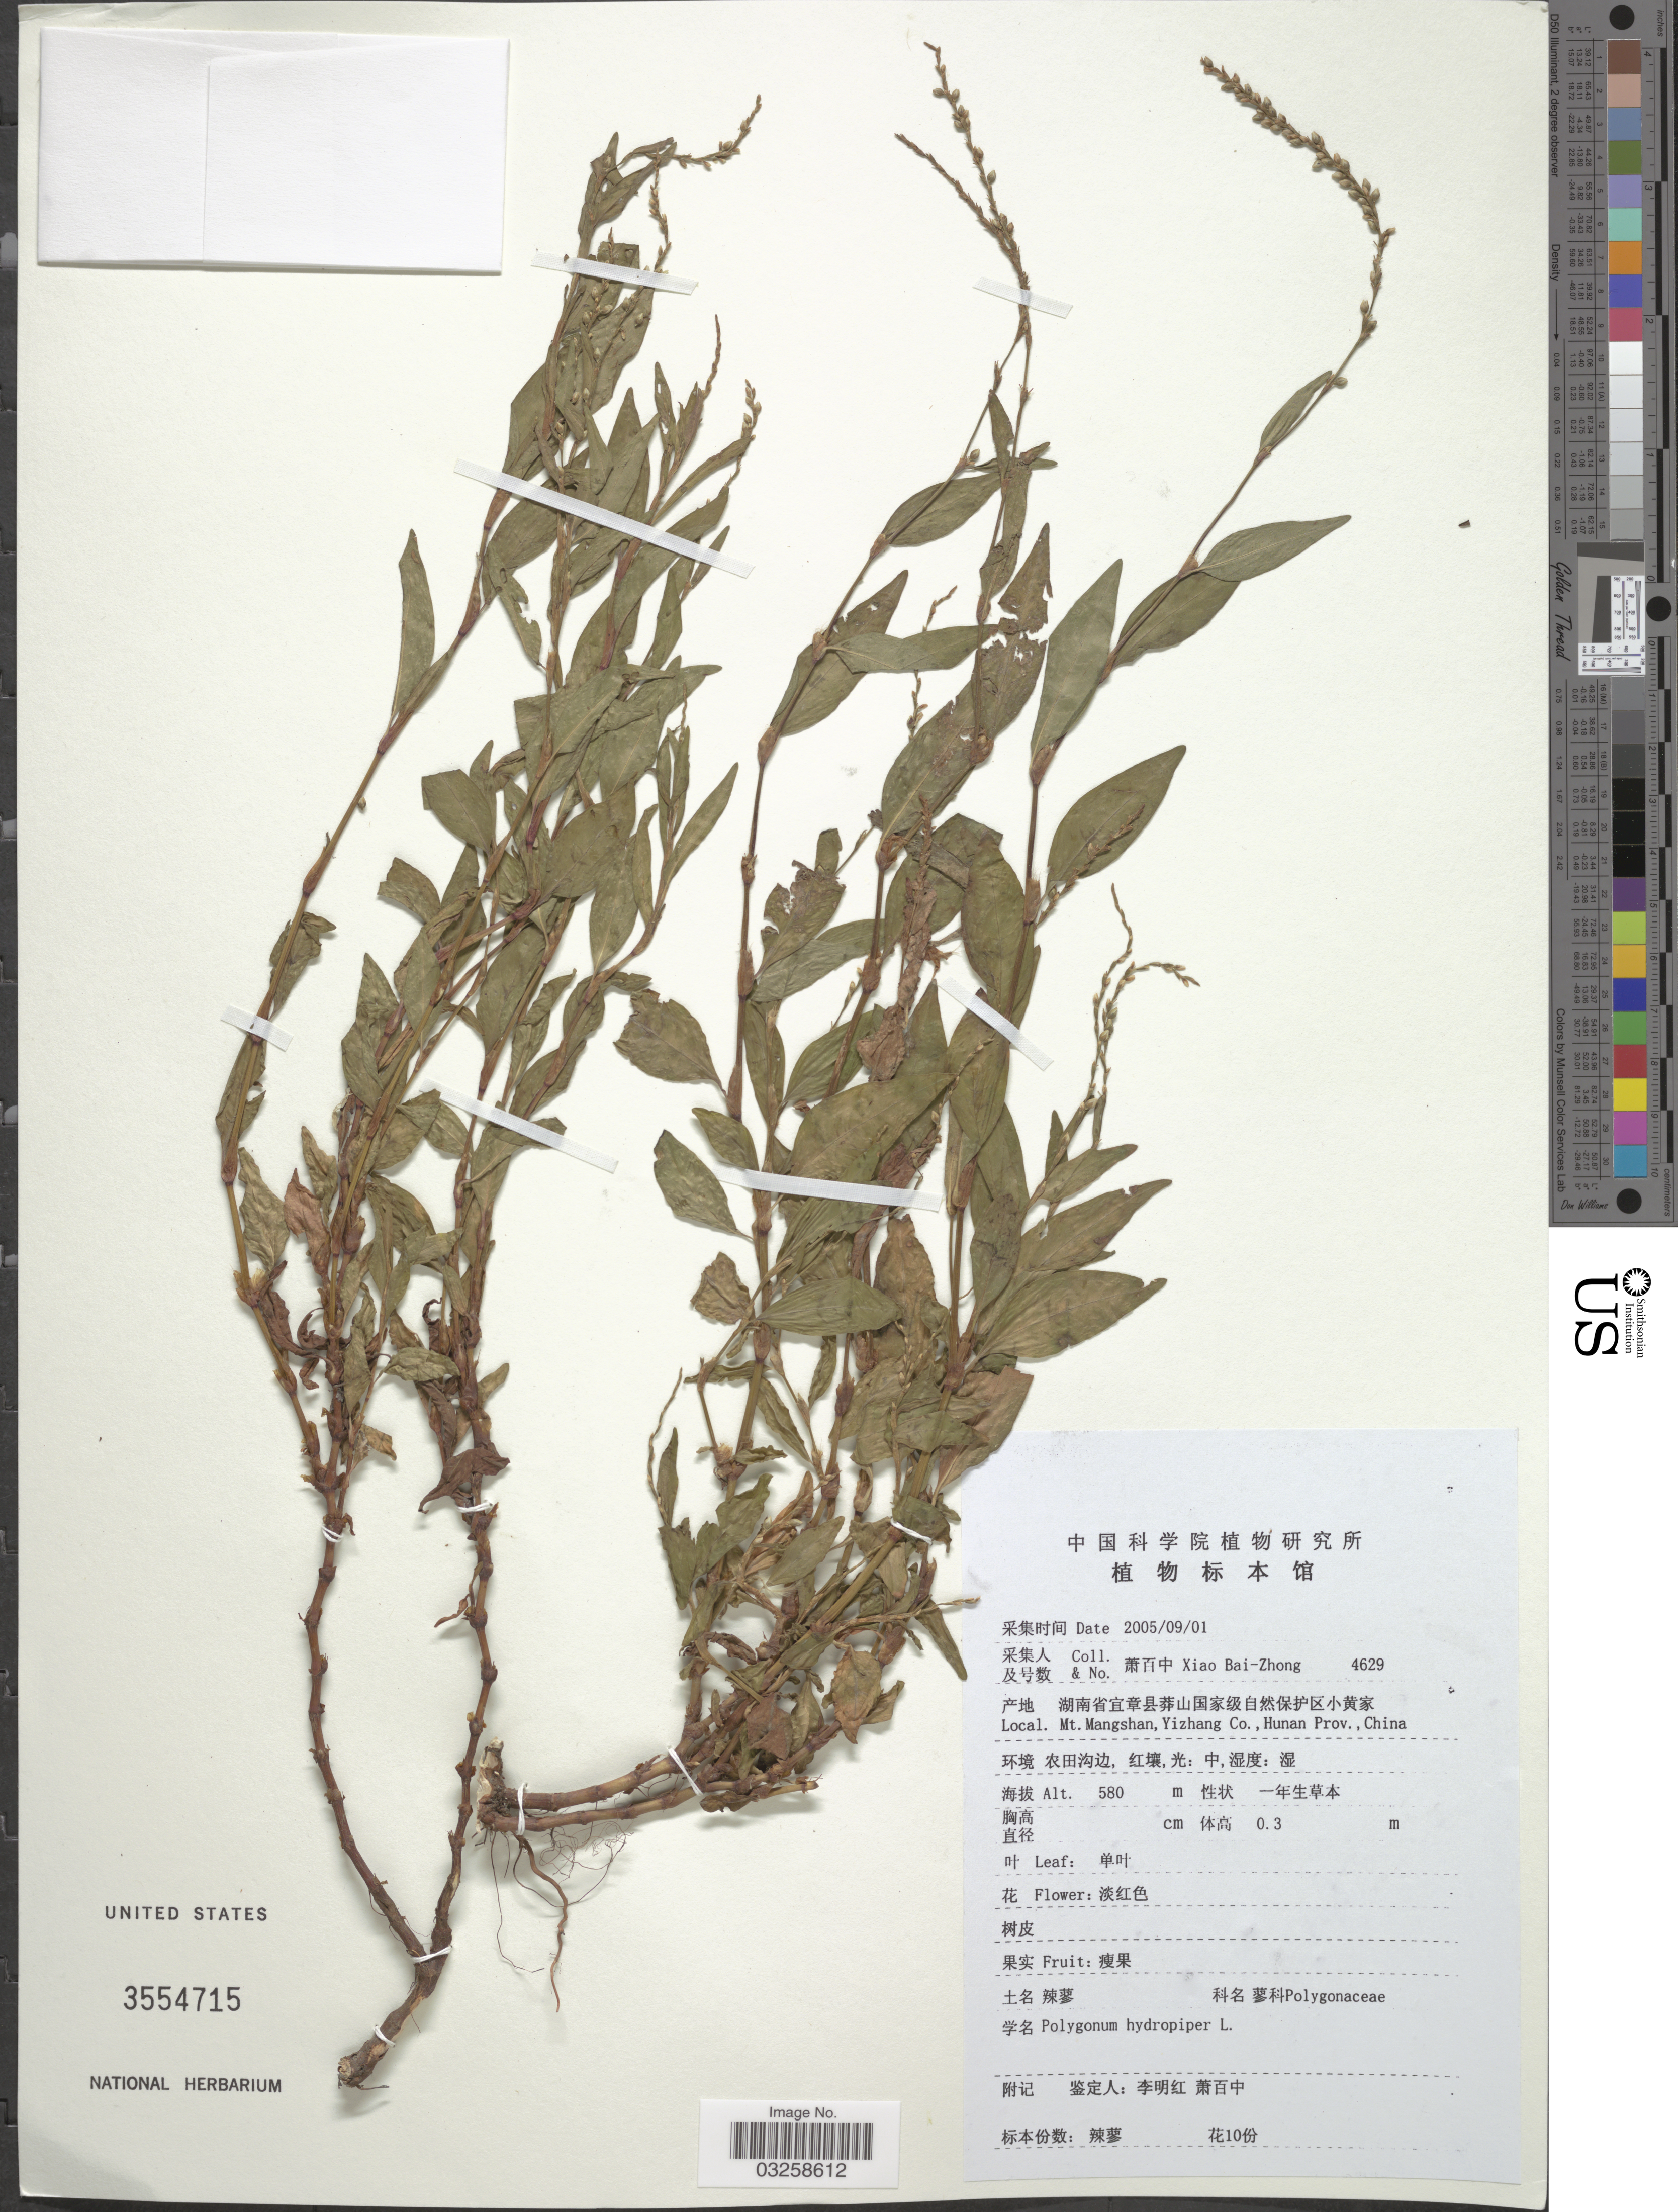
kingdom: Plantae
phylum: Tracheophyta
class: Magnoliopsida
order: Caryophyllales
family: Polygonaceae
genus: Polygonum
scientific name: Polygonum hydropiper var. hydropiper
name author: L.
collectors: B. Z. Xiao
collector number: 4629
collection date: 2005-09-01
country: China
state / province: Hunan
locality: Mt. Mangshan, Yizhang Co., Hunan Prov.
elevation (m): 580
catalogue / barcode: US 3554715